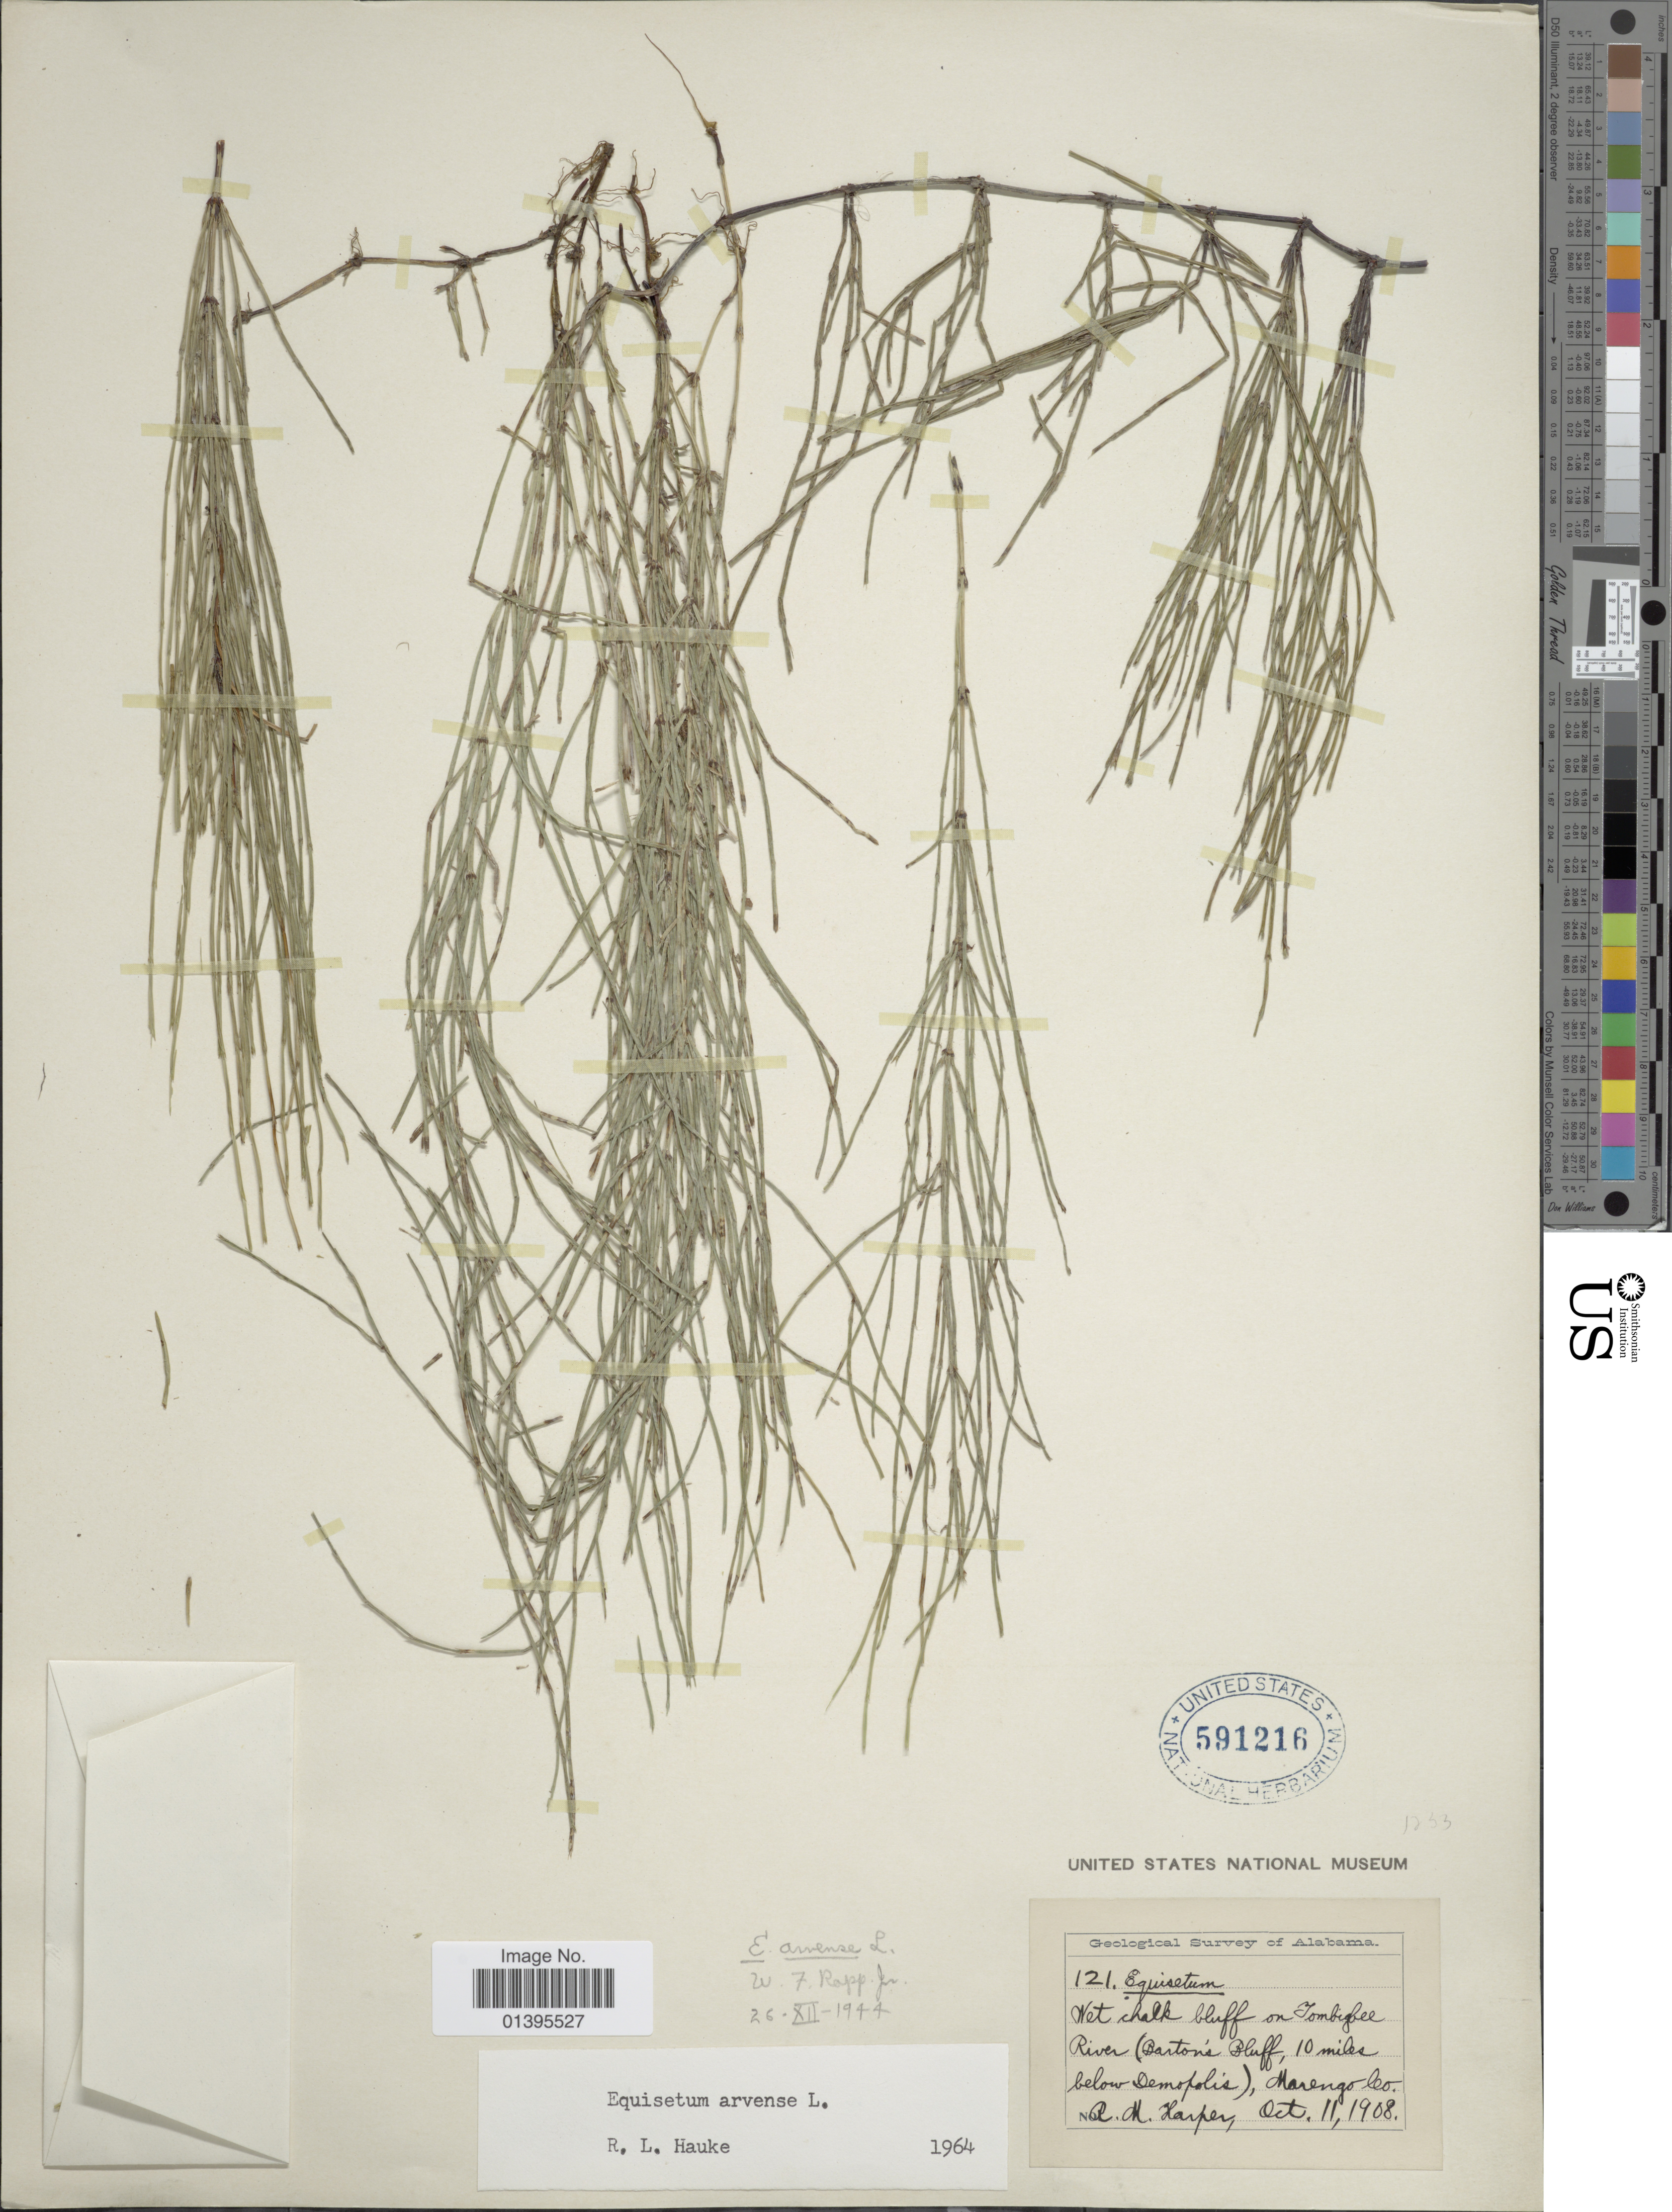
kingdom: Plantae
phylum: Tracheophyta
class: Polypodiopsida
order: Equisetales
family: Equisetaceae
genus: Equisetum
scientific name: Equisetum arvense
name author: L.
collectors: R. M. Harper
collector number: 121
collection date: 1908-10-11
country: United States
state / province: Alabama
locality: Wet chalk bluff on Tombigbee River (Bartons Bluff, 10 miles below Demopolis), Marengo Co.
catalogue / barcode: US 591216